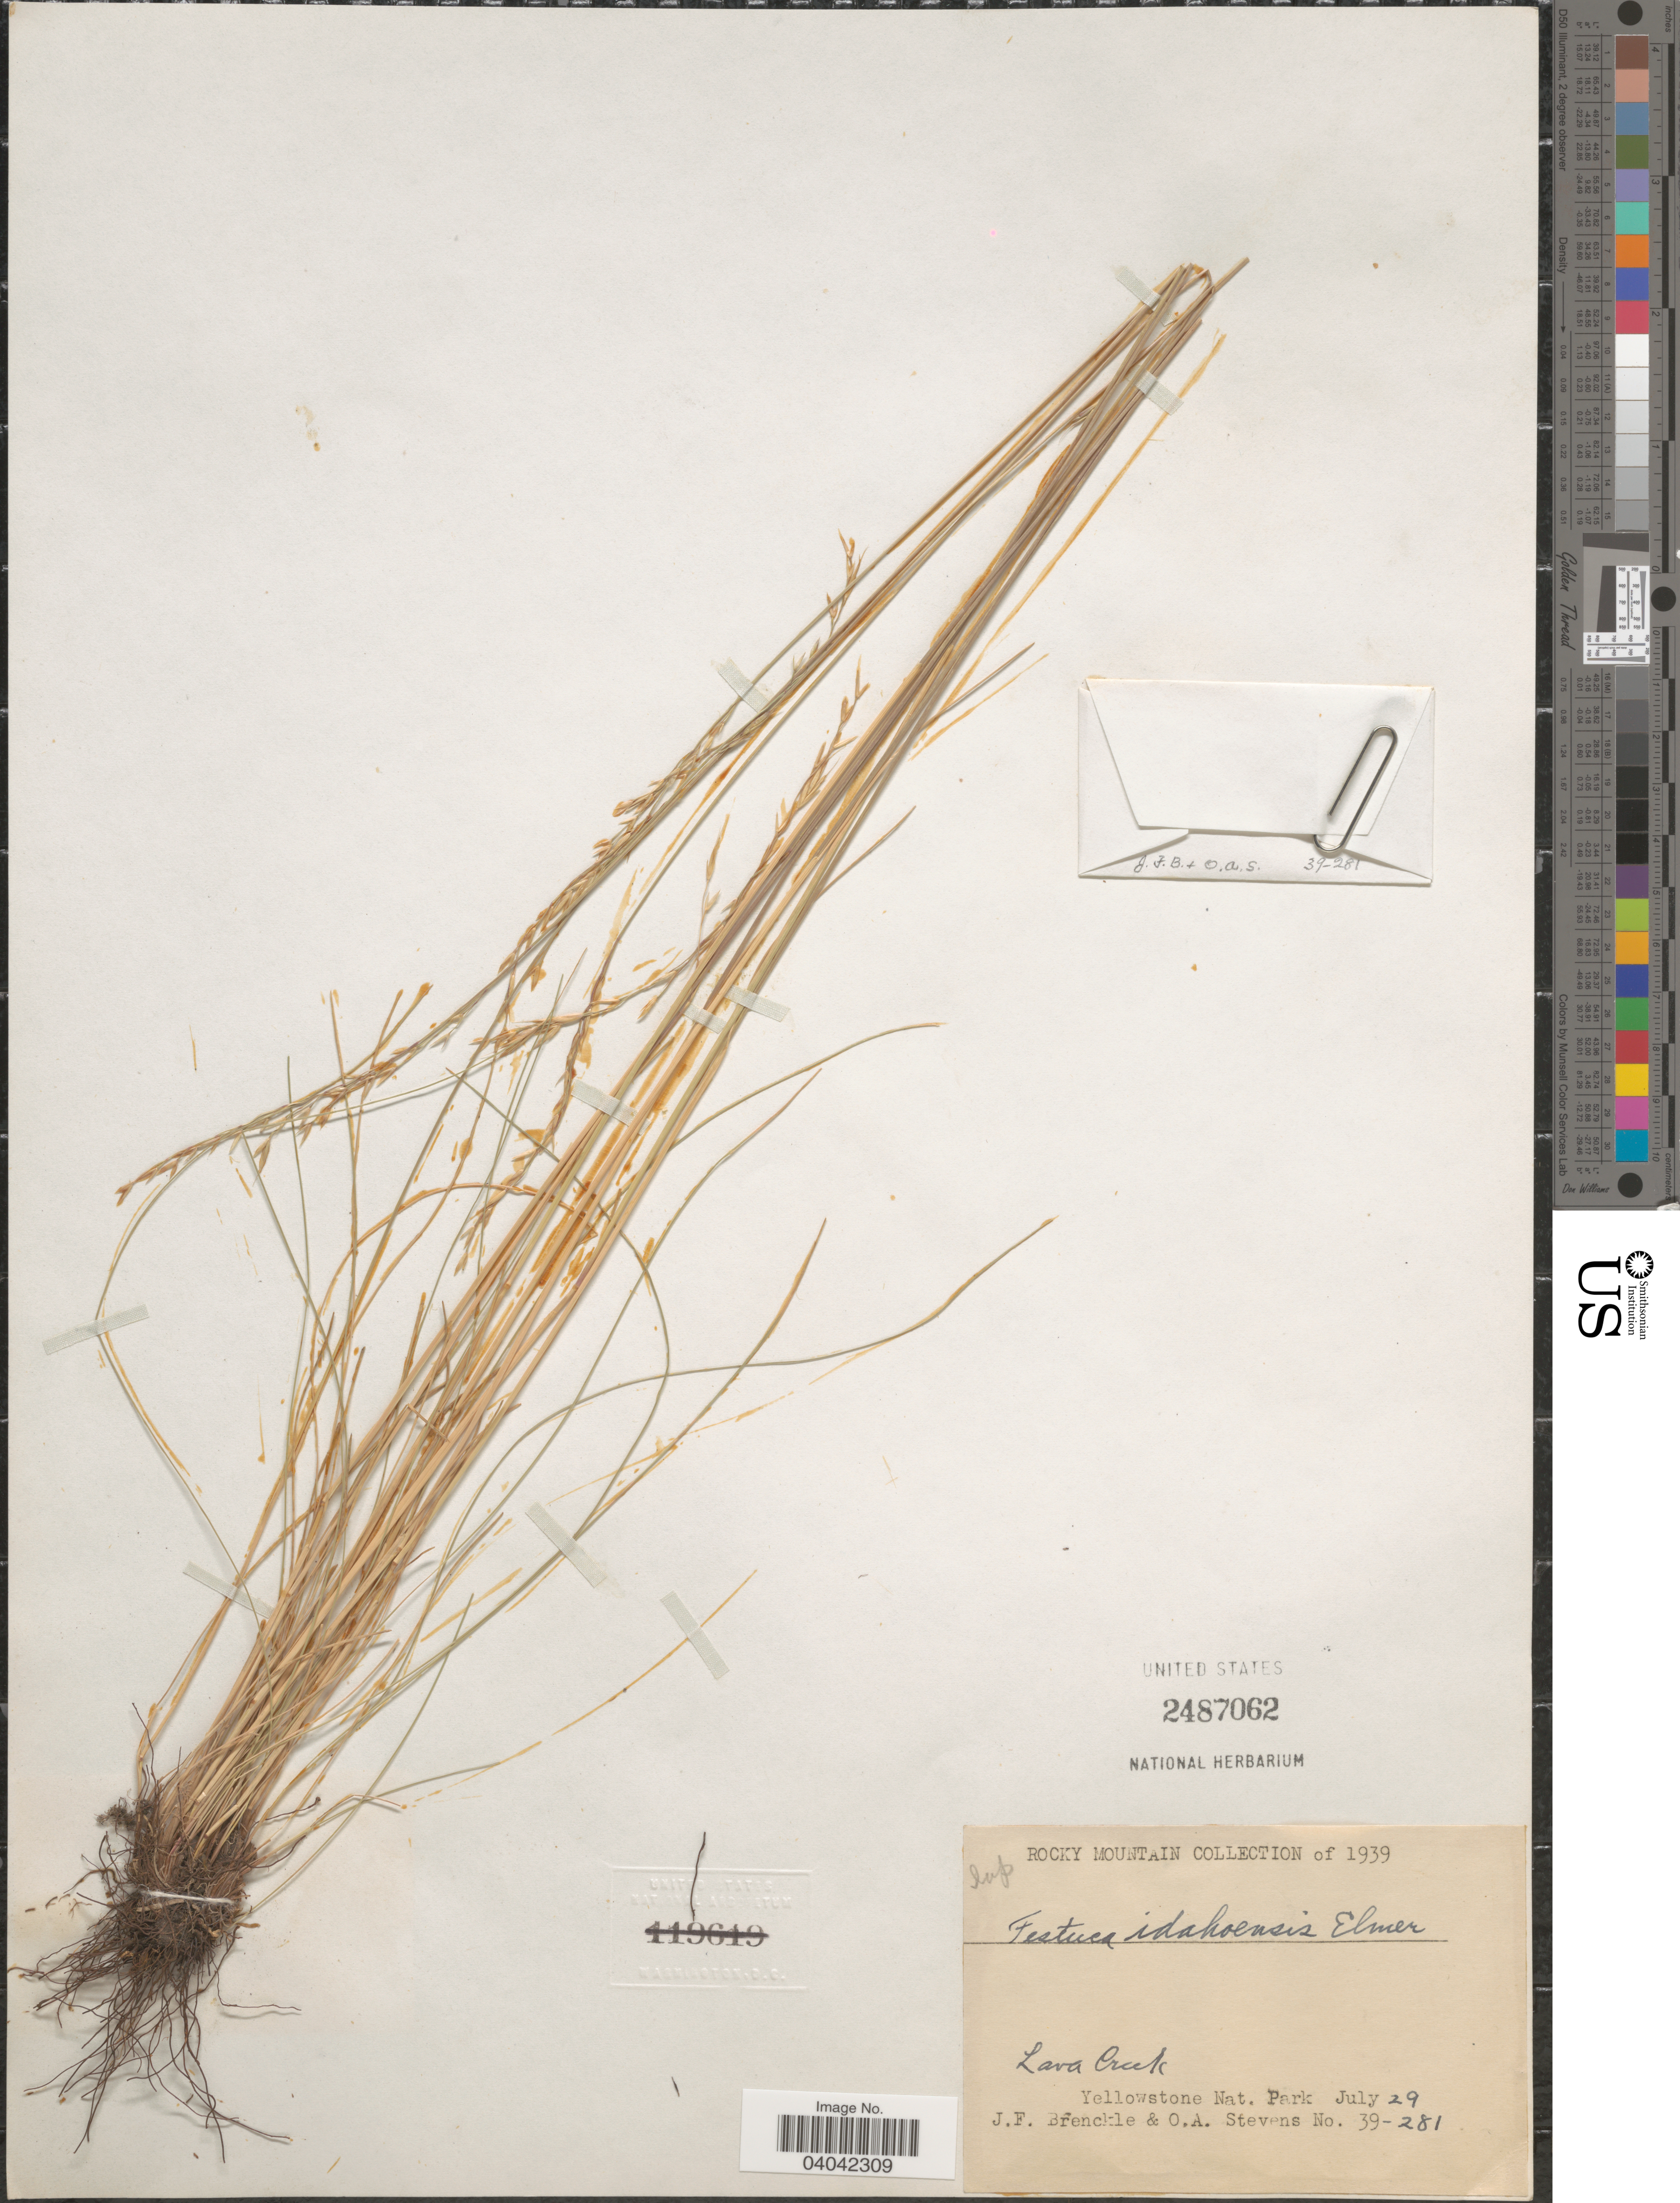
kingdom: Plantae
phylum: Tracheophyta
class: Liliopsida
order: Poales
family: Poaceae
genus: Festuca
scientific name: Festuca idahoensis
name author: Elmer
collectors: J. Brenckle & O. A. Stevens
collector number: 39-281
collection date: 1939-07-29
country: United States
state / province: Wyoming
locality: Rocky Mountain. Lava Creek. Yellowstone Nat. Park.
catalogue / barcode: US 2487062